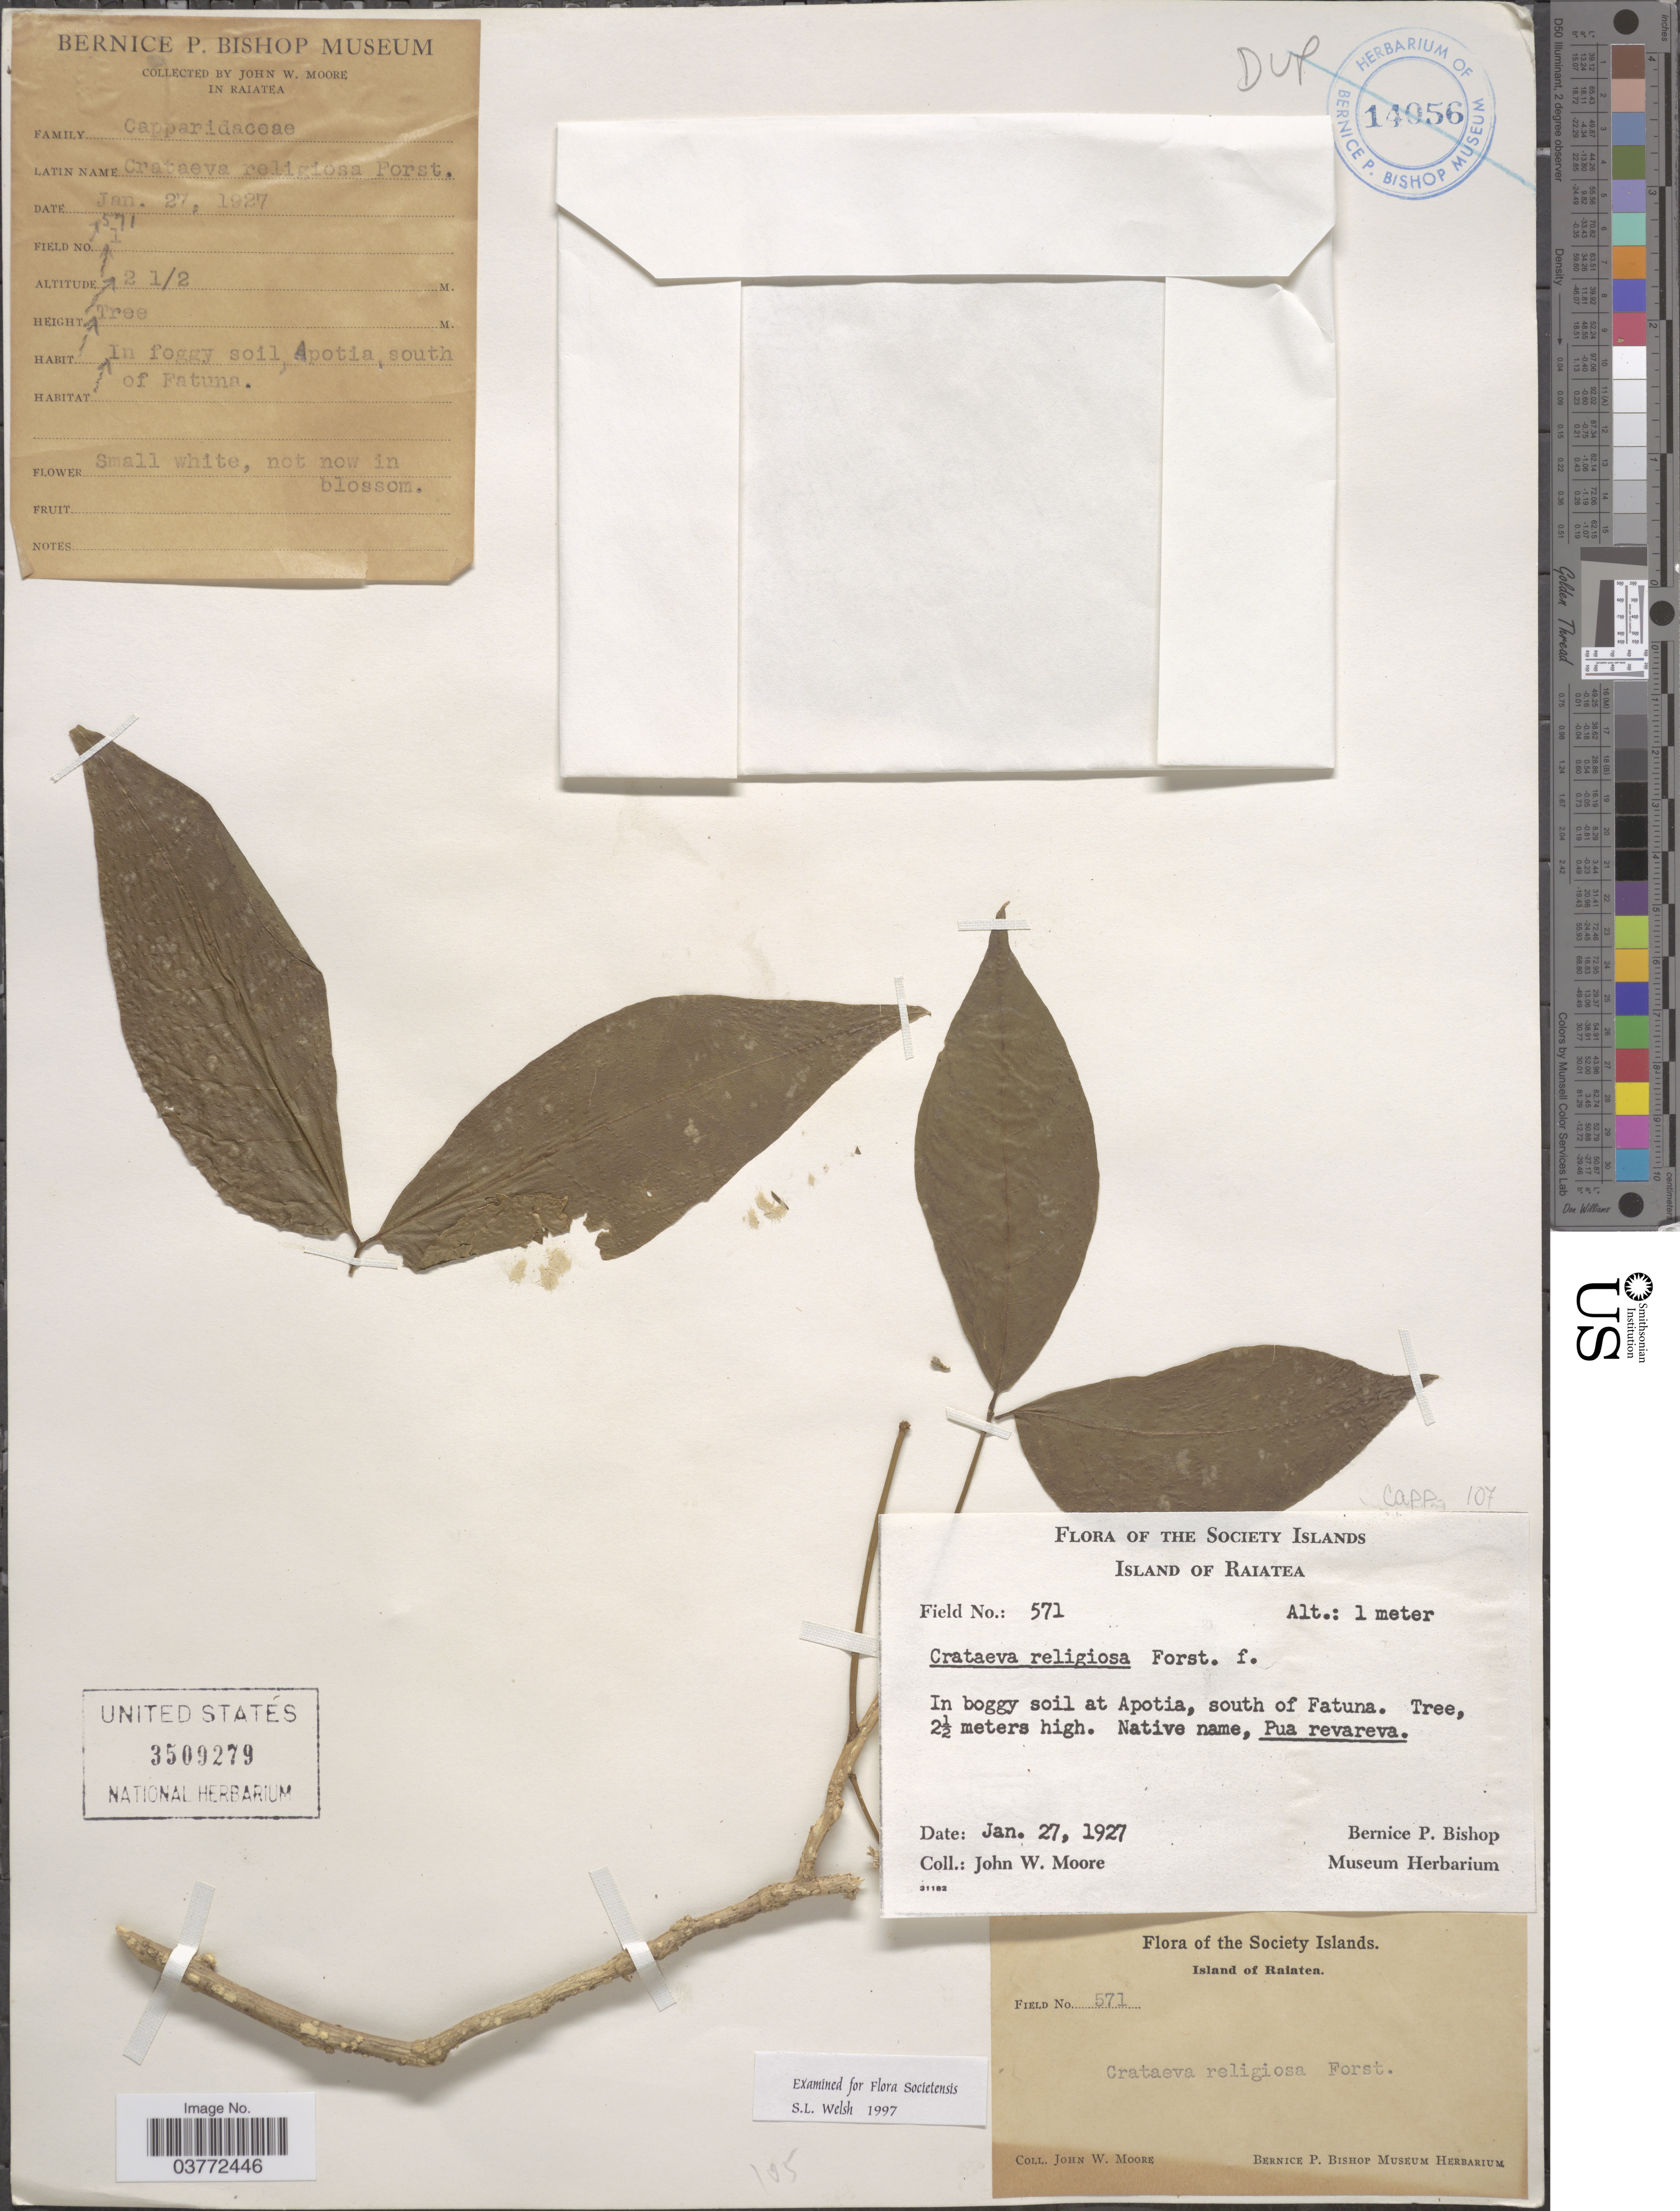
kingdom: Plantae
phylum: Tracheophyta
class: Magnoliopsida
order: Brassicales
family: Capparaceae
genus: Crateva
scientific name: Crateva religiosa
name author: G. Forst.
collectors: J. Moore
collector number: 571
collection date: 1927-01-27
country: French Polynesia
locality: The Society Islands. Island of Raiatea. In boggy soil at Apotia, south of Fatuna.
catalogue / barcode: US 3509279